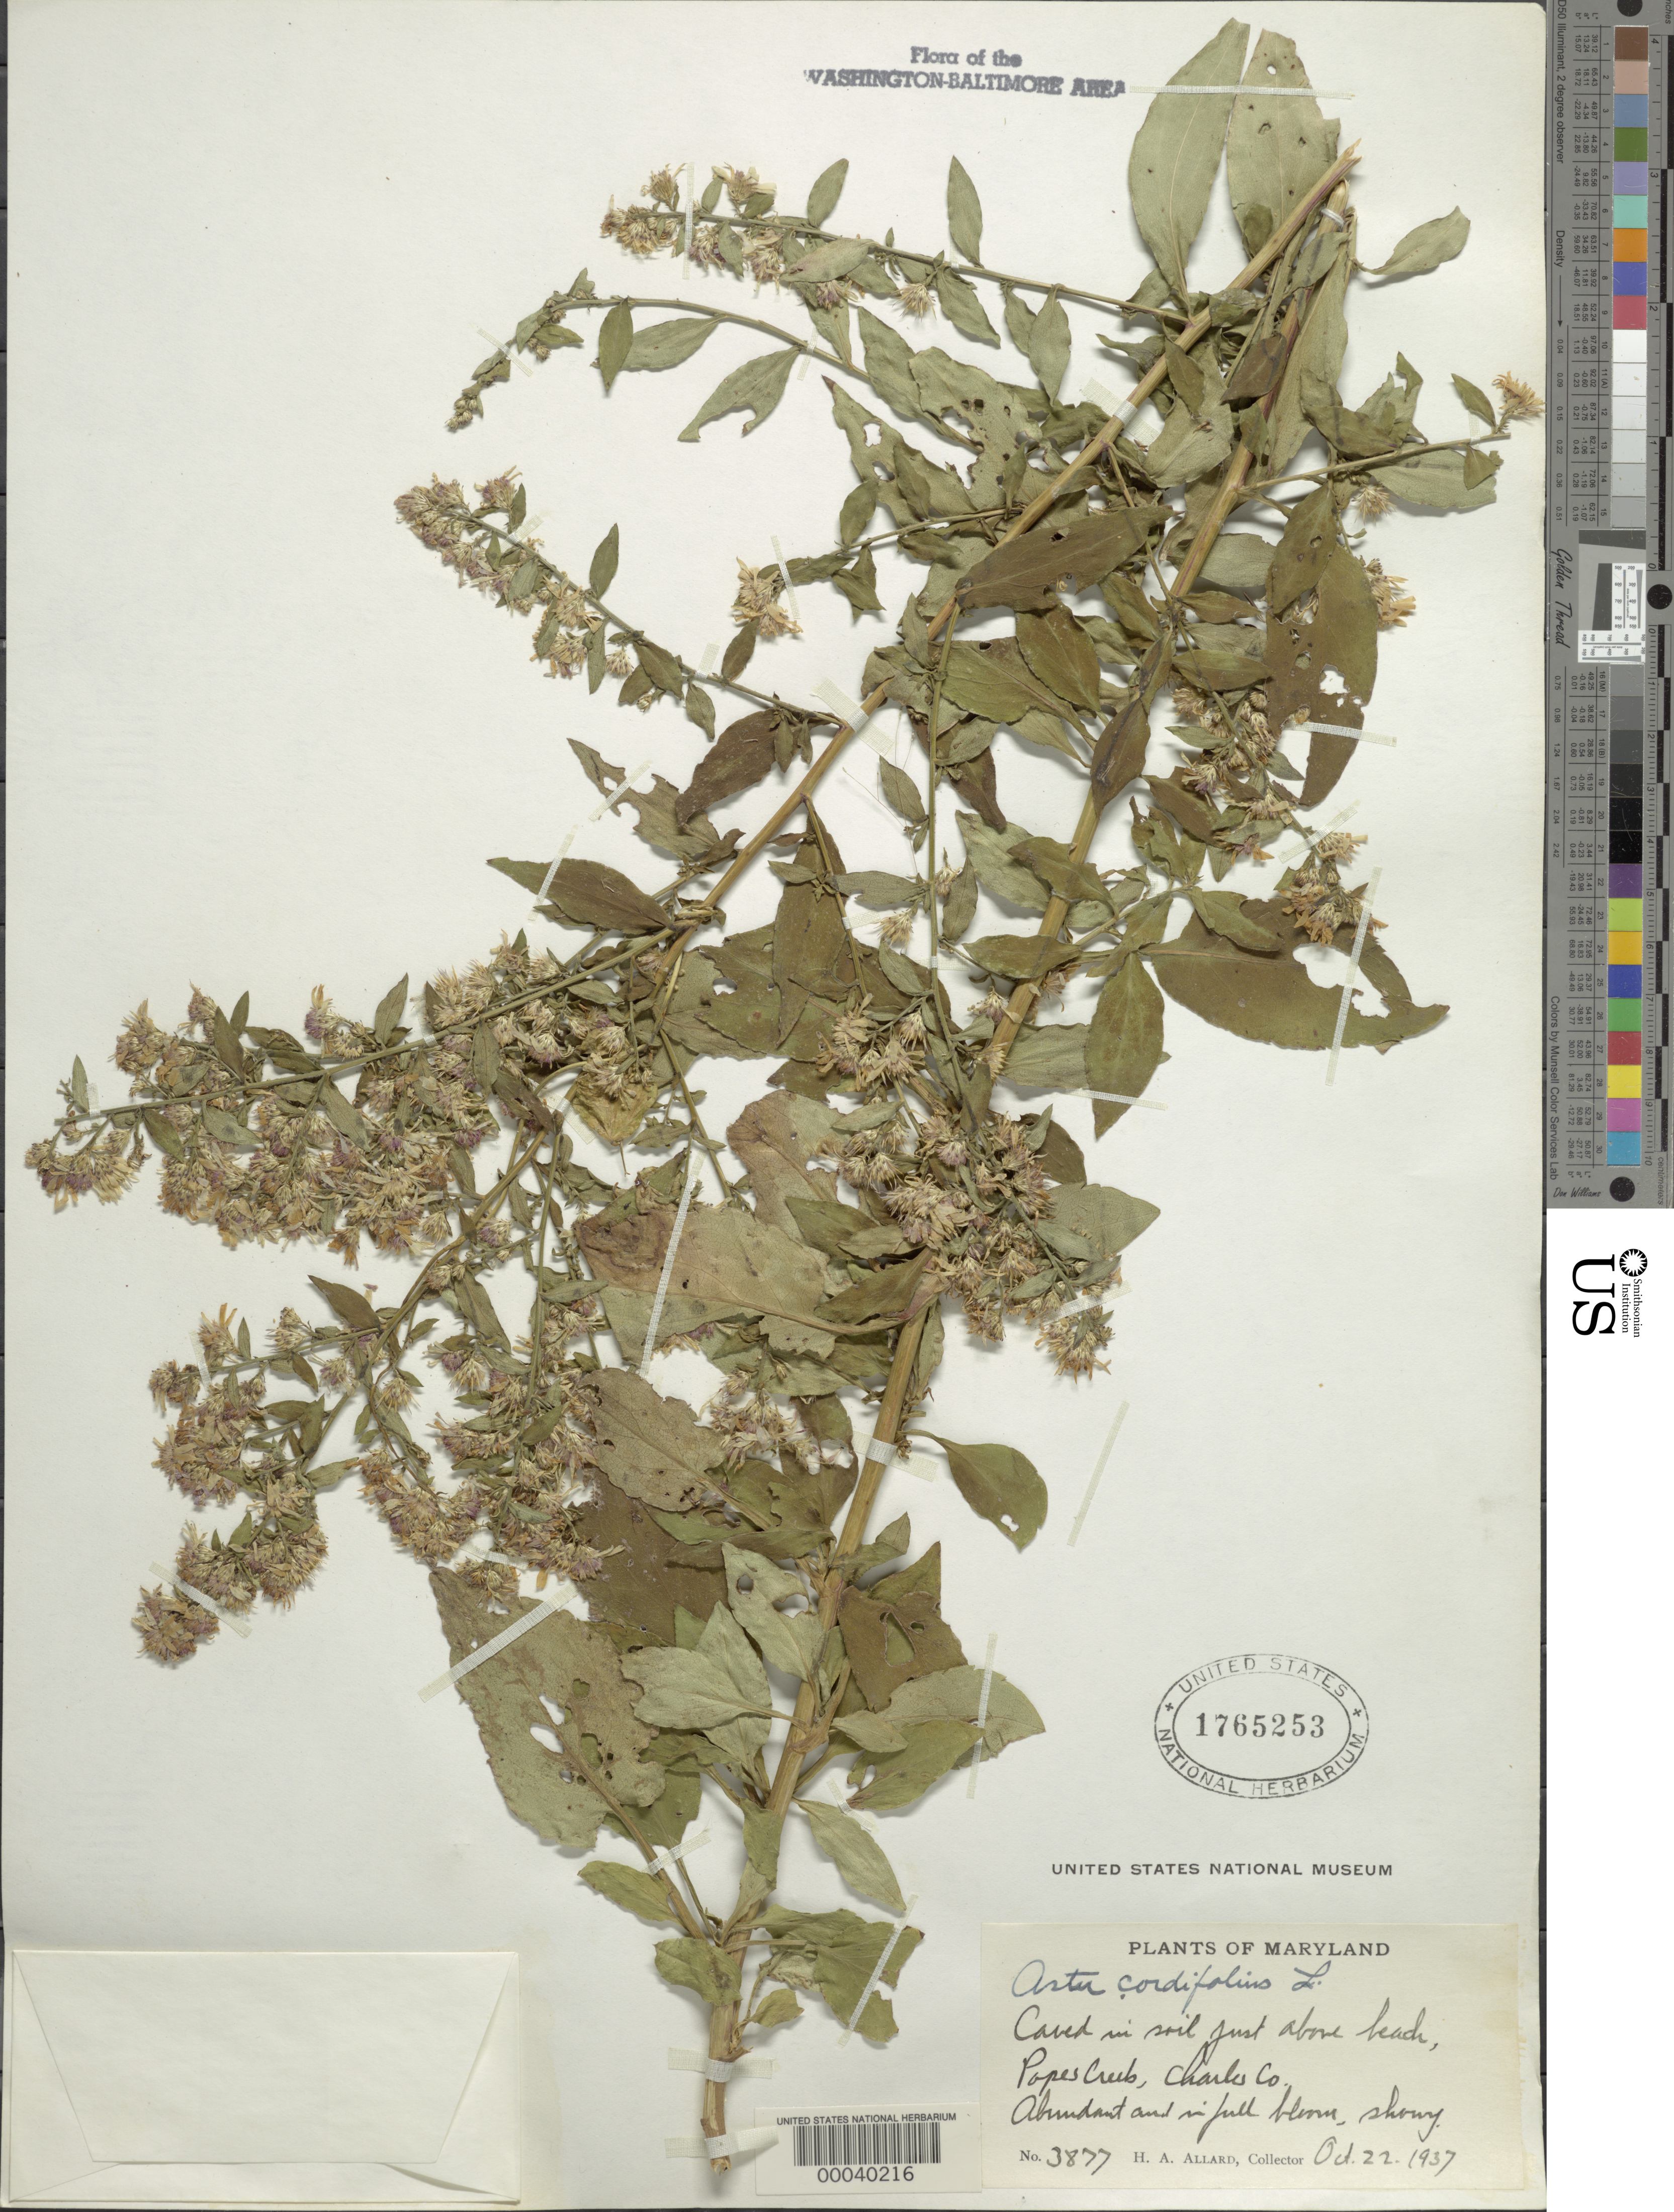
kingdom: Plantae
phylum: Tracheophyta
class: Magnoliopsida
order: Asterales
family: Asteraceae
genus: Symphyotrichum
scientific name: Symphyotrichum cordifolium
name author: (L.) G.L. Nesom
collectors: H. A. Allard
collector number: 3877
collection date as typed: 22 Oct 1937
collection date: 1937-10-22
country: United States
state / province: Maryland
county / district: Charles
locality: Popes Creek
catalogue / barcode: US 1765253